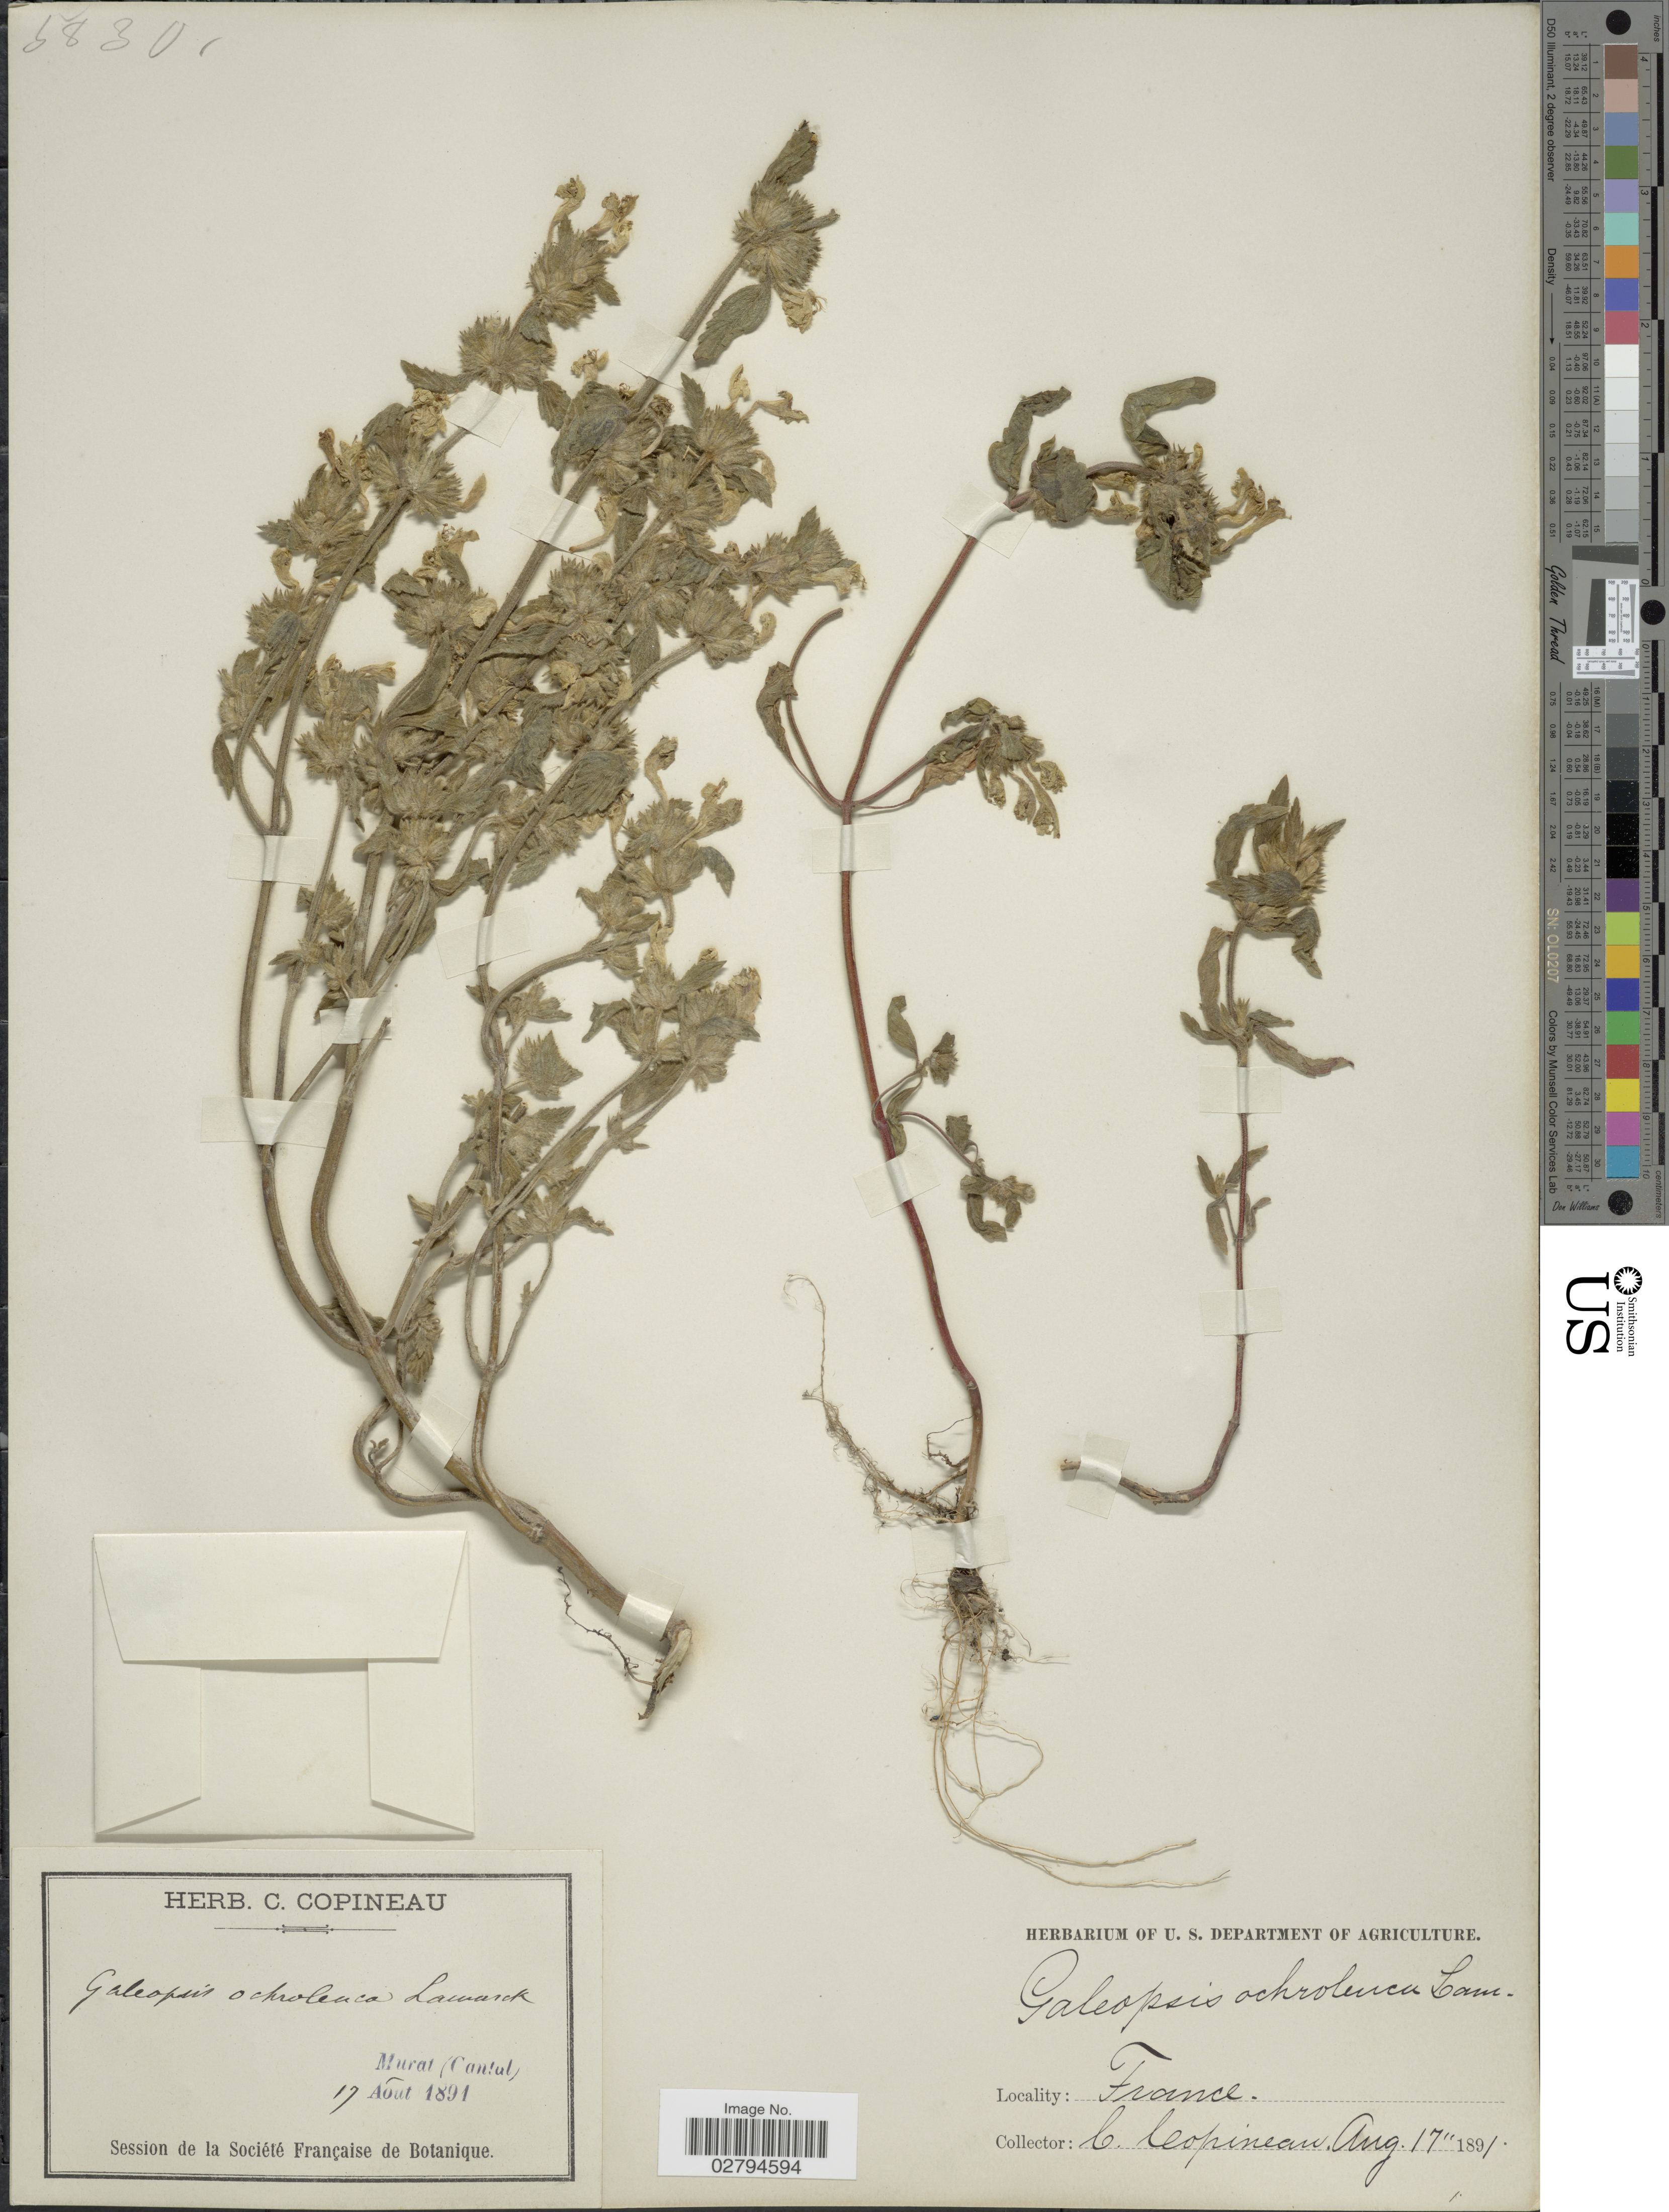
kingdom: Plantae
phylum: Tracheophyta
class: Magnoliopsida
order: Lamiales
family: Lamiaceae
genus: Galeopsis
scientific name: Galeopsis ochroleuca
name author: Lam.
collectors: C. Copineau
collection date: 1891-08-17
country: France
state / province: Auvergne-Rhône-Alpes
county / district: Cantal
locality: Murat (Cantal).